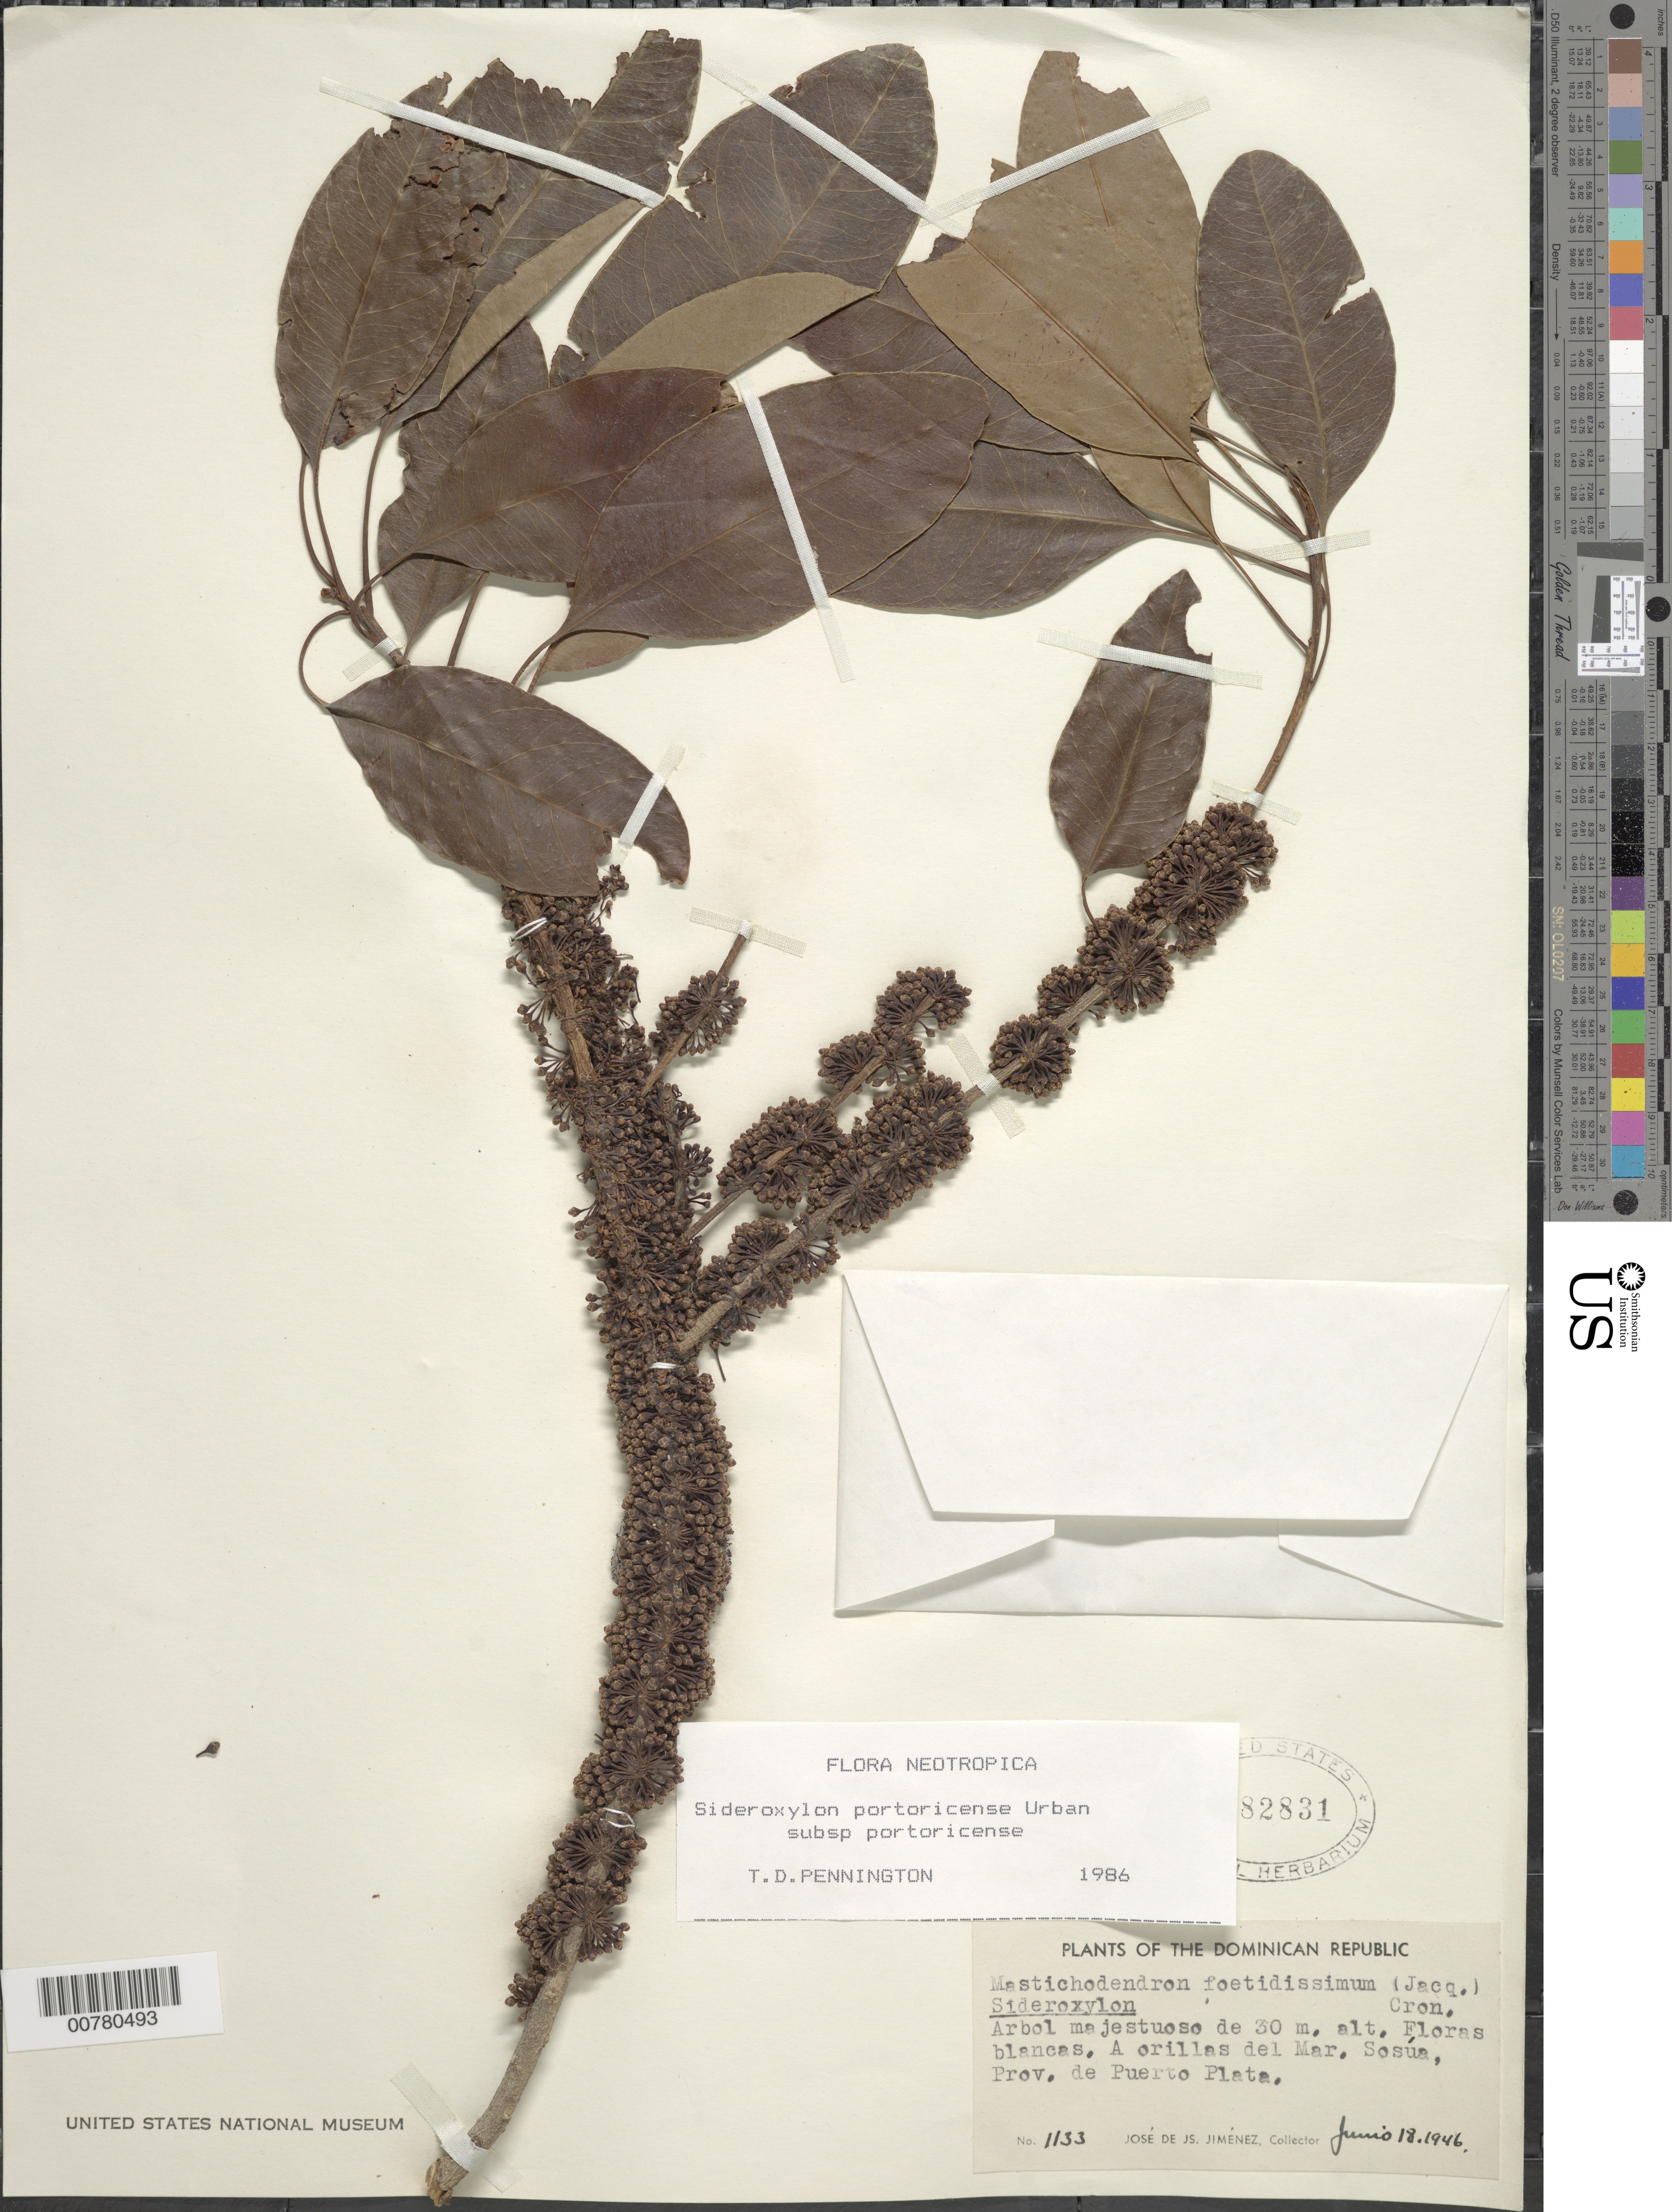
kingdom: Plantae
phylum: Tracheophyta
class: Magnoliopsida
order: Ericales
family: Sapotaceae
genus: Sideroxylon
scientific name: Sideroxylon portoricense subsp. portoricense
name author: Urb.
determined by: Pennington, T. D., (K)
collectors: J. J. Jiménez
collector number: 1133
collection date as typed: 18 Jun 1946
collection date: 1946-06-18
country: Dominican Republic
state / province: Puerto Plata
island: Hispaniola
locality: Sosúa.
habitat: Shores of beach.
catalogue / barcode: US 1882831